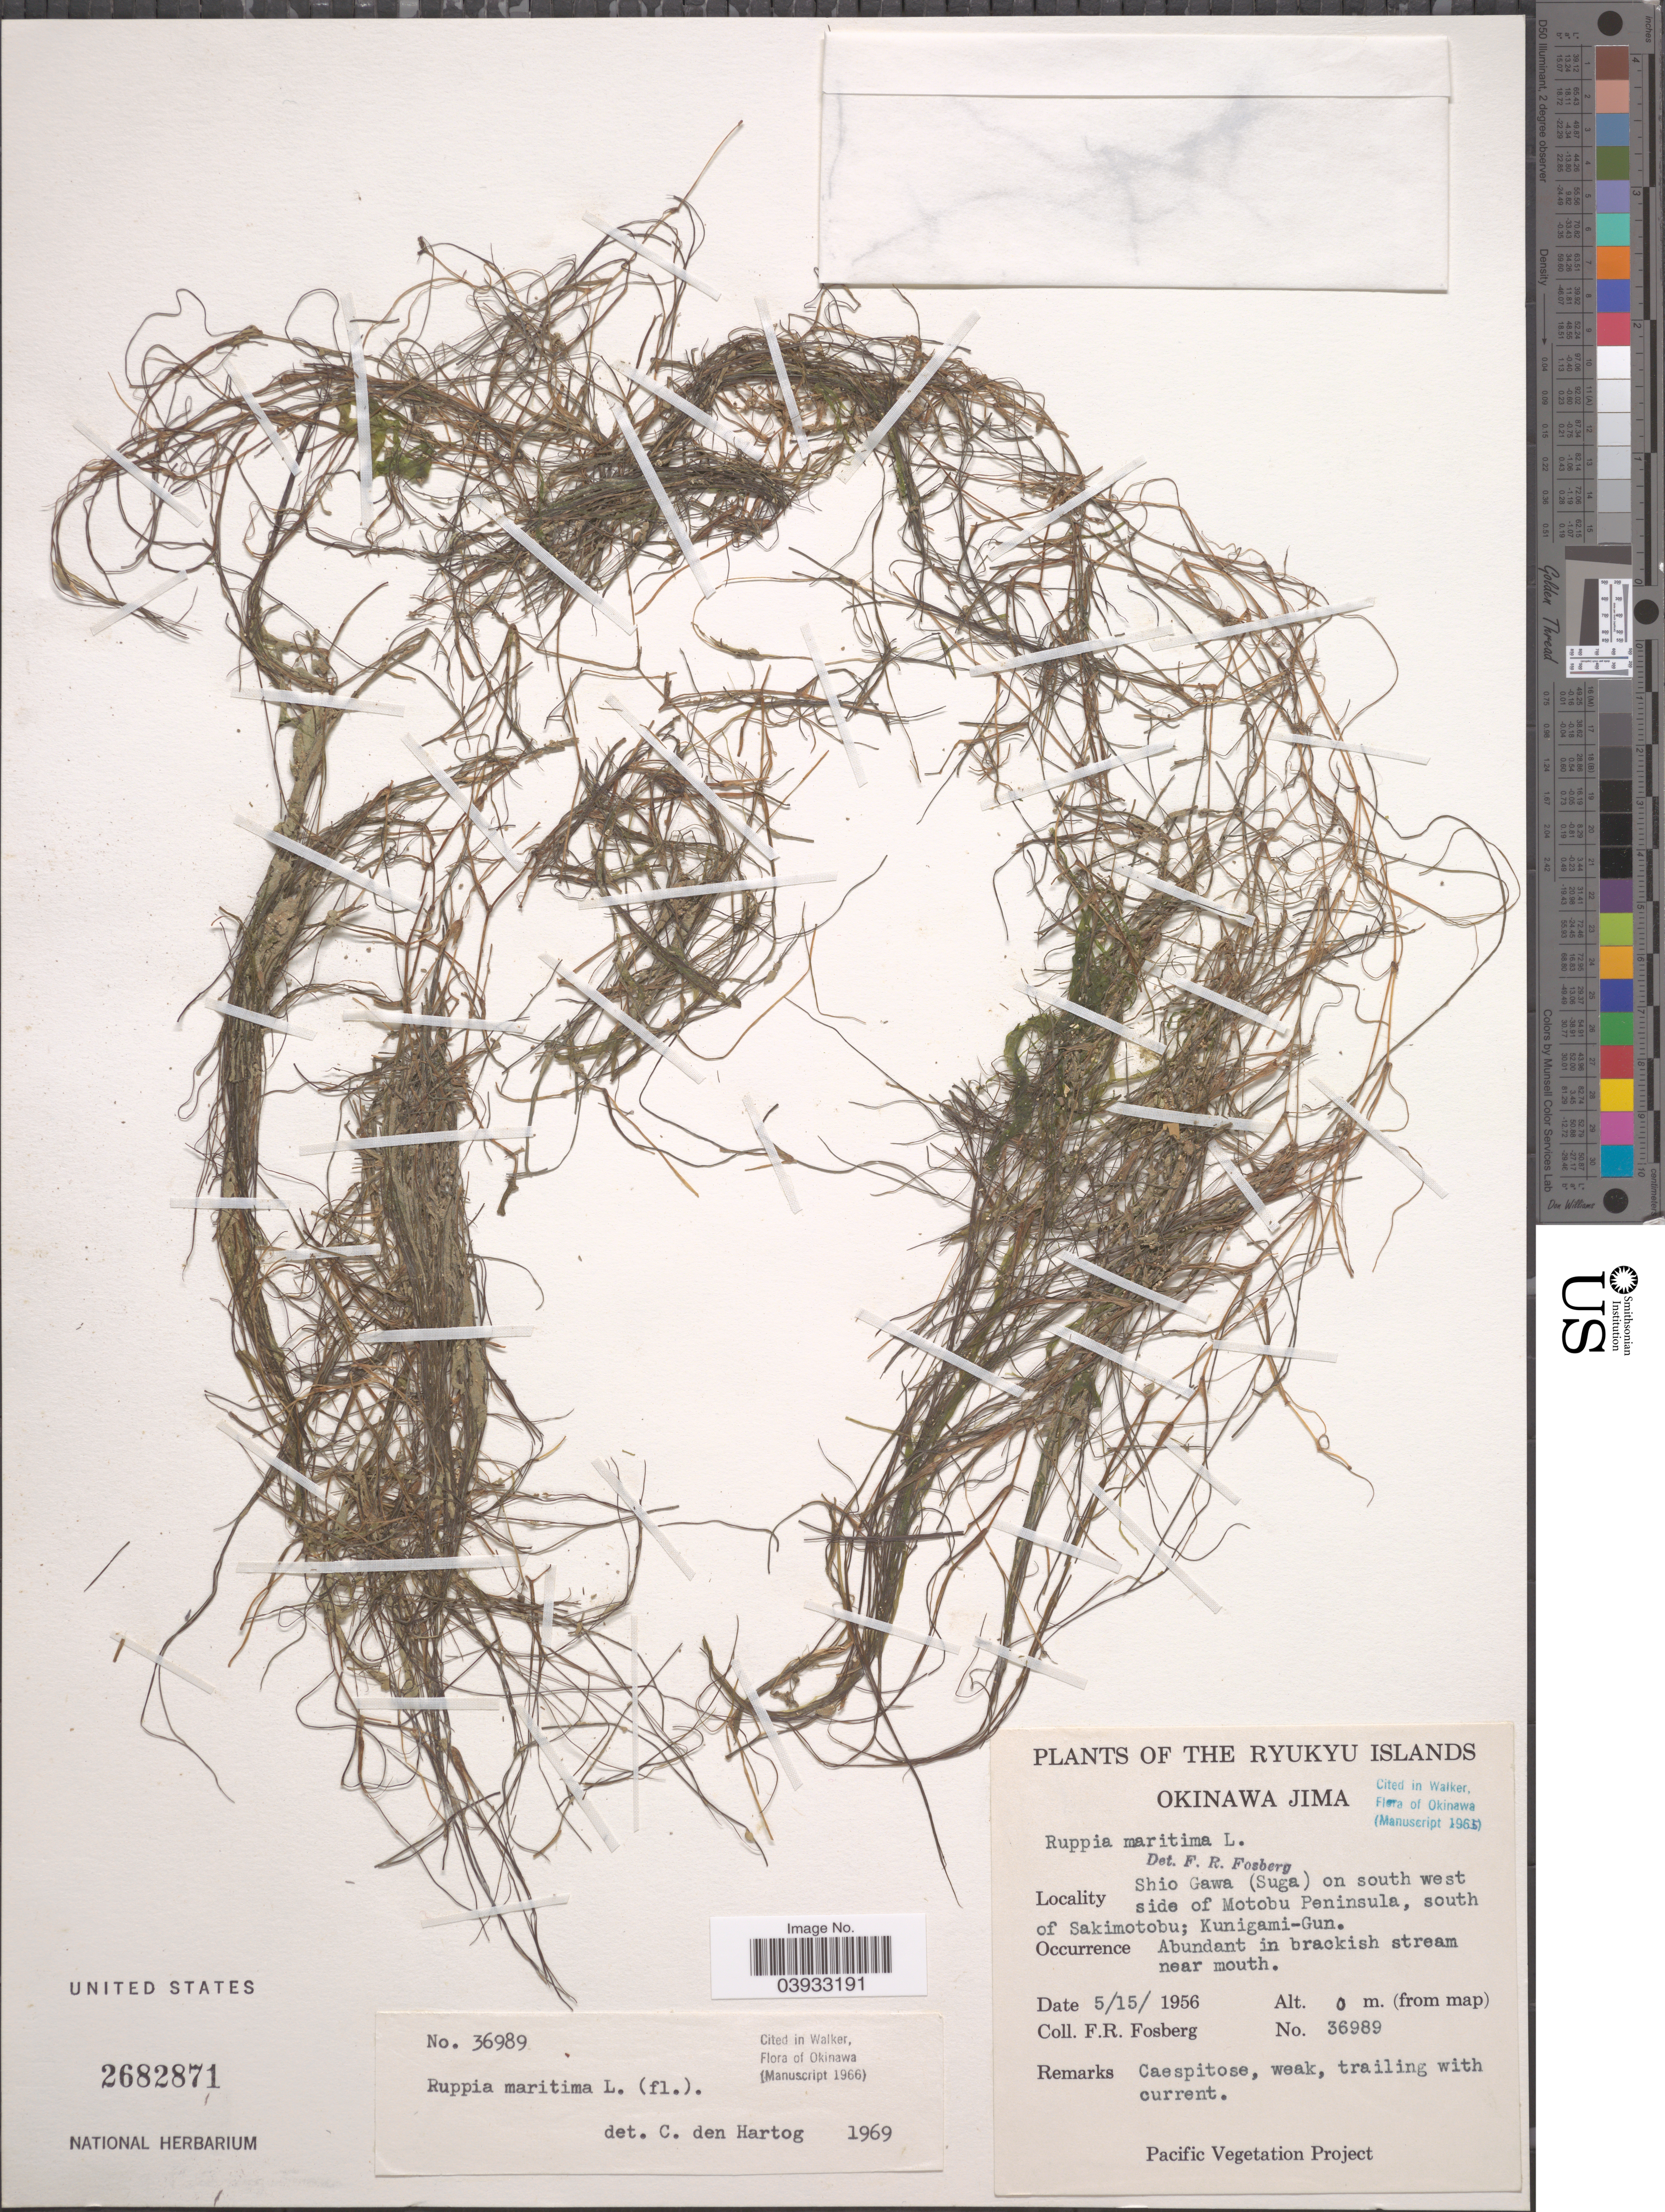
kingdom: Plantae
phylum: Tracheophyta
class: Liliopsida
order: Alismatales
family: Ruppiaceae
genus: Ruppia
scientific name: Ruppia maritima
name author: L.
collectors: F. R. Fosberg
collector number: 36989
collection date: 1956-05-15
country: Japan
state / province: Okinawa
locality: The Ryukyu Islands. Okinawa Jima. Shio Gawa (Suga) on south west of Sakimotobu; Kunigami-Gun.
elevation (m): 0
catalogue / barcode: US 2682871